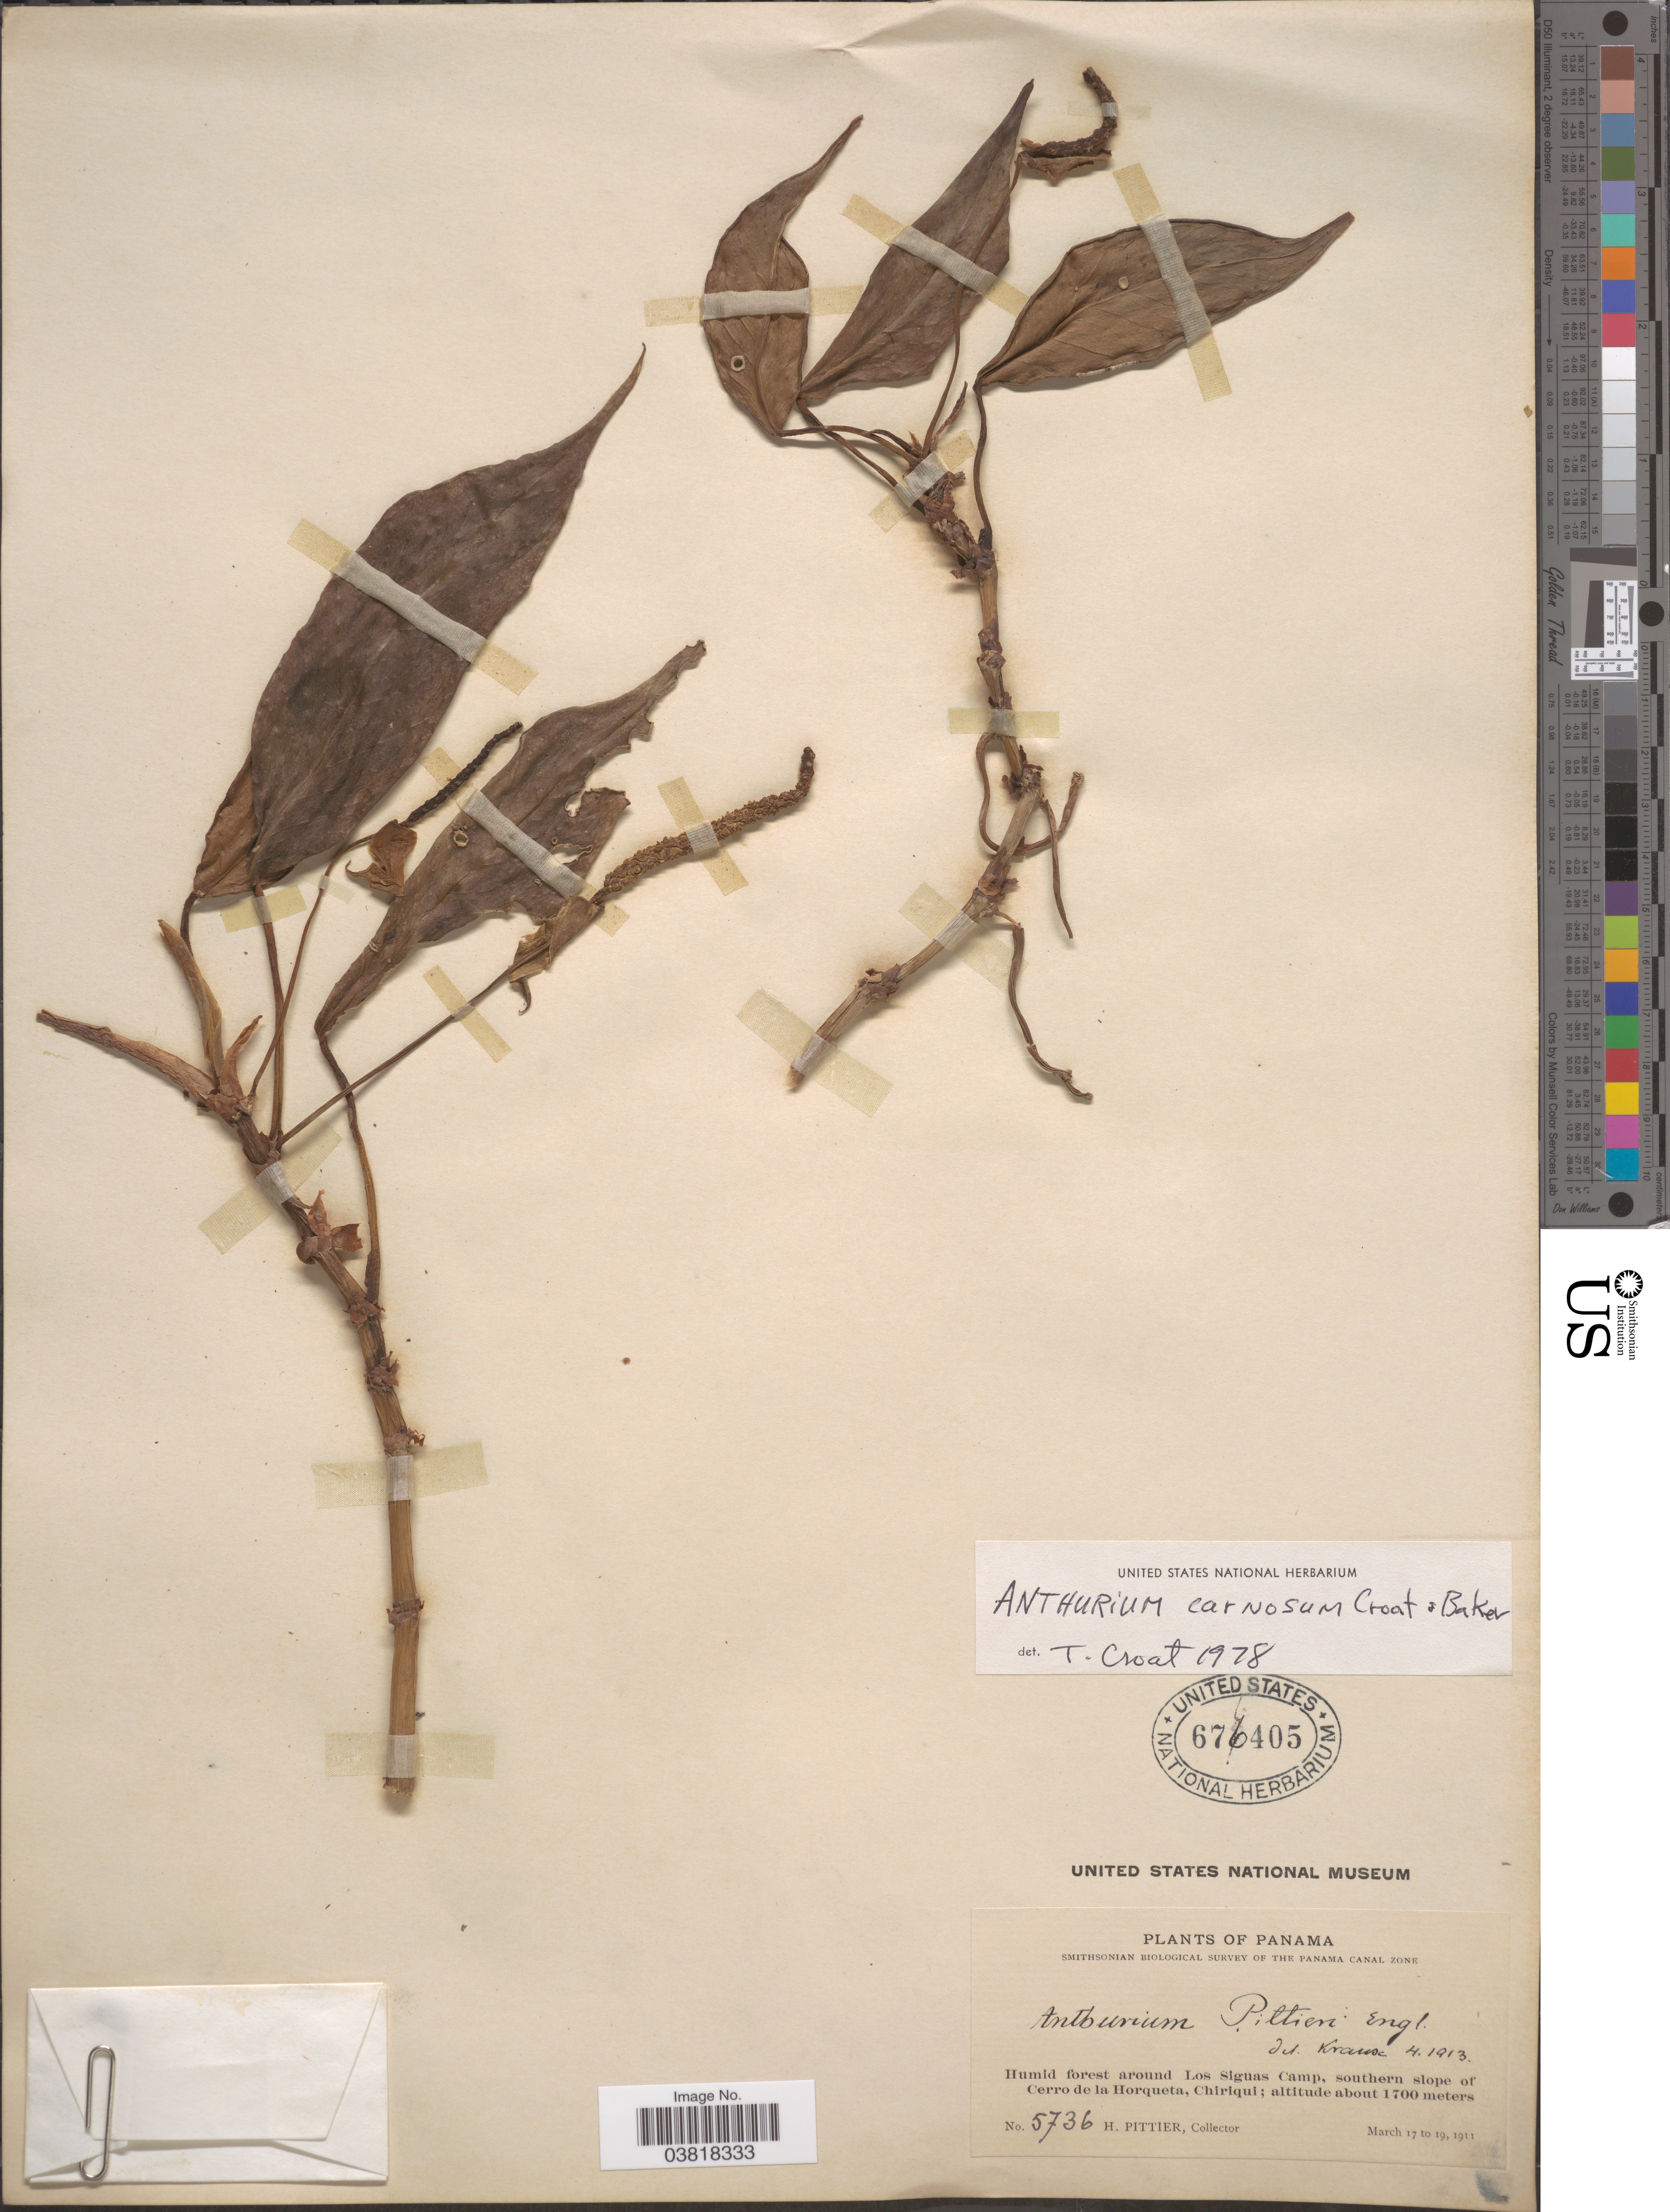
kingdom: Plantae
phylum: Tracheophyta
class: Liliopsida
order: Alismatales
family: Araceae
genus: Anthurium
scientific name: Anthurium carnosum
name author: Croat & R.A. Baker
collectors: H. F. Pittier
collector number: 5736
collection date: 1911-03-17/1911-03-19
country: Panama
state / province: Chiriqui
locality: Humid forest around Los Siguas Camp, southern slope of Cerro de la Horqueta.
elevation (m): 1700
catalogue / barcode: US 676405